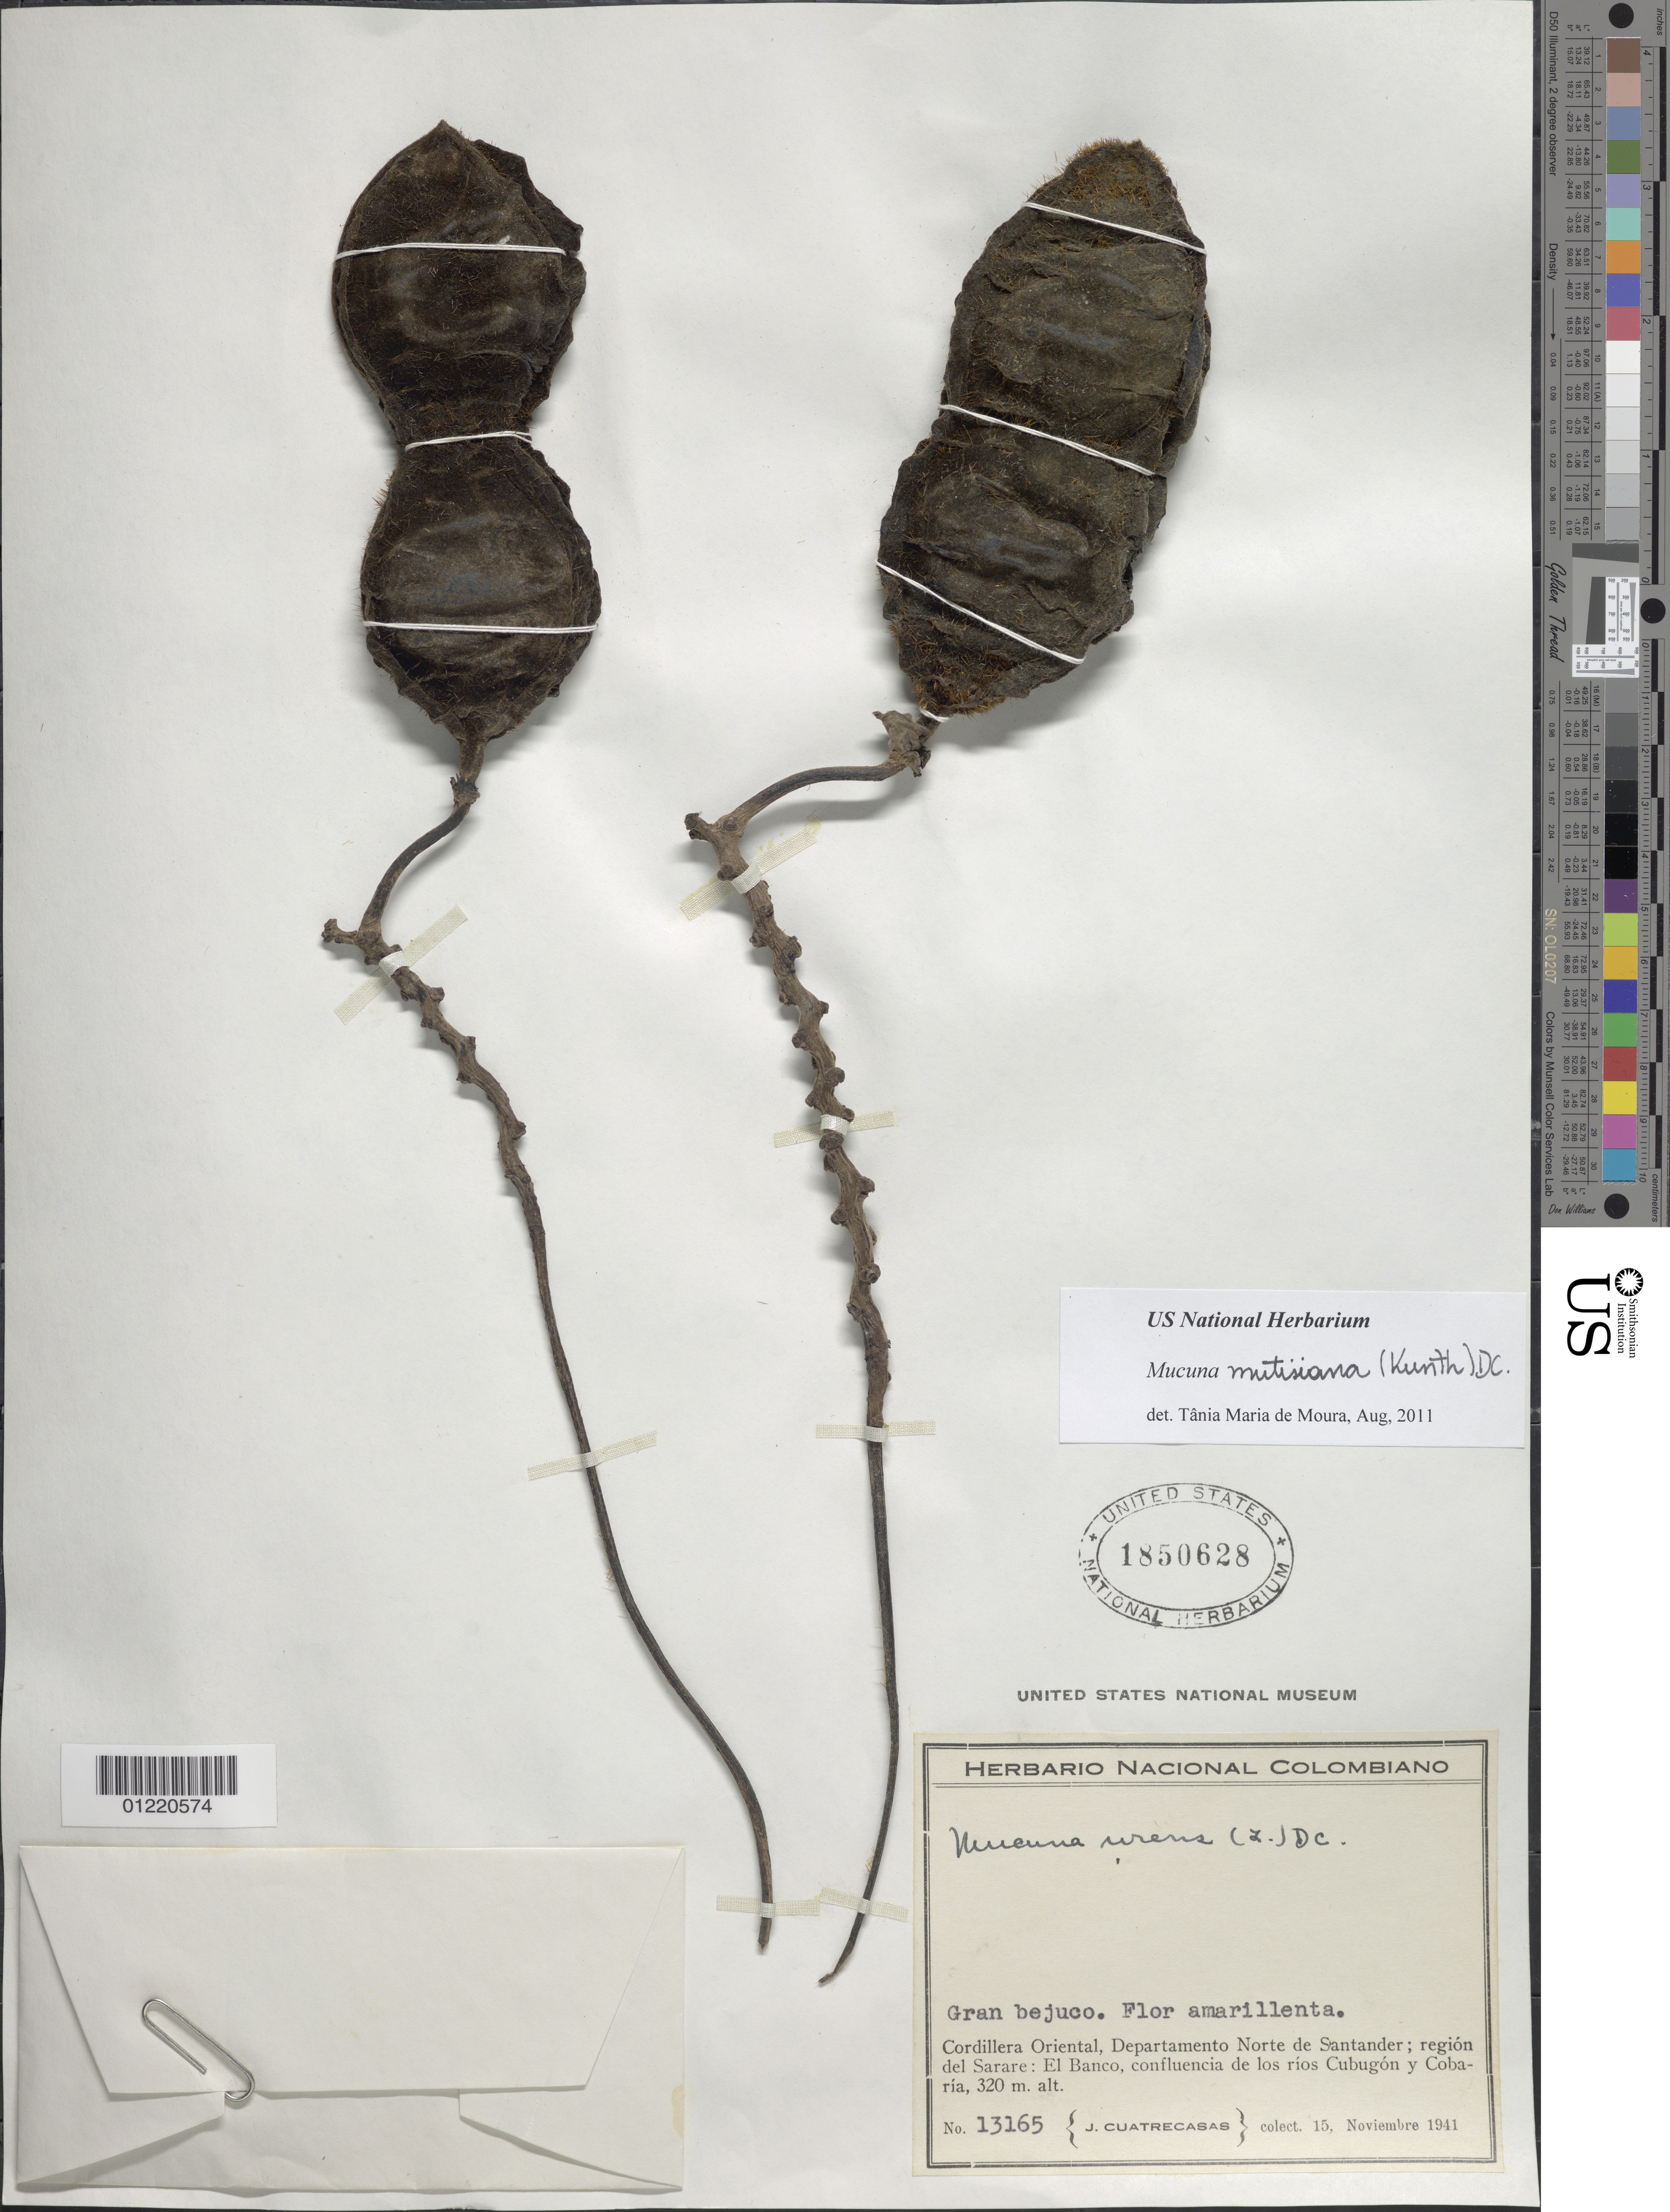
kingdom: Plantae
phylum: Tracheophyta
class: Magnoliopsida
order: Fabales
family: Fabaceae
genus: Mucuna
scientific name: Mucuna mutisiana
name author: (Kunth) DC.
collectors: J. Cuatrecasas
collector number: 13165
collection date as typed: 15 Nov 1941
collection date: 1941-11-15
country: Colombia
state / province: Norte de Santander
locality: Cordillera Oriental; region del Sarare; el Banco, confluencia de los rios Cubugon y Cobaria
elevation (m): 320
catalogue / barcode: US 1850628